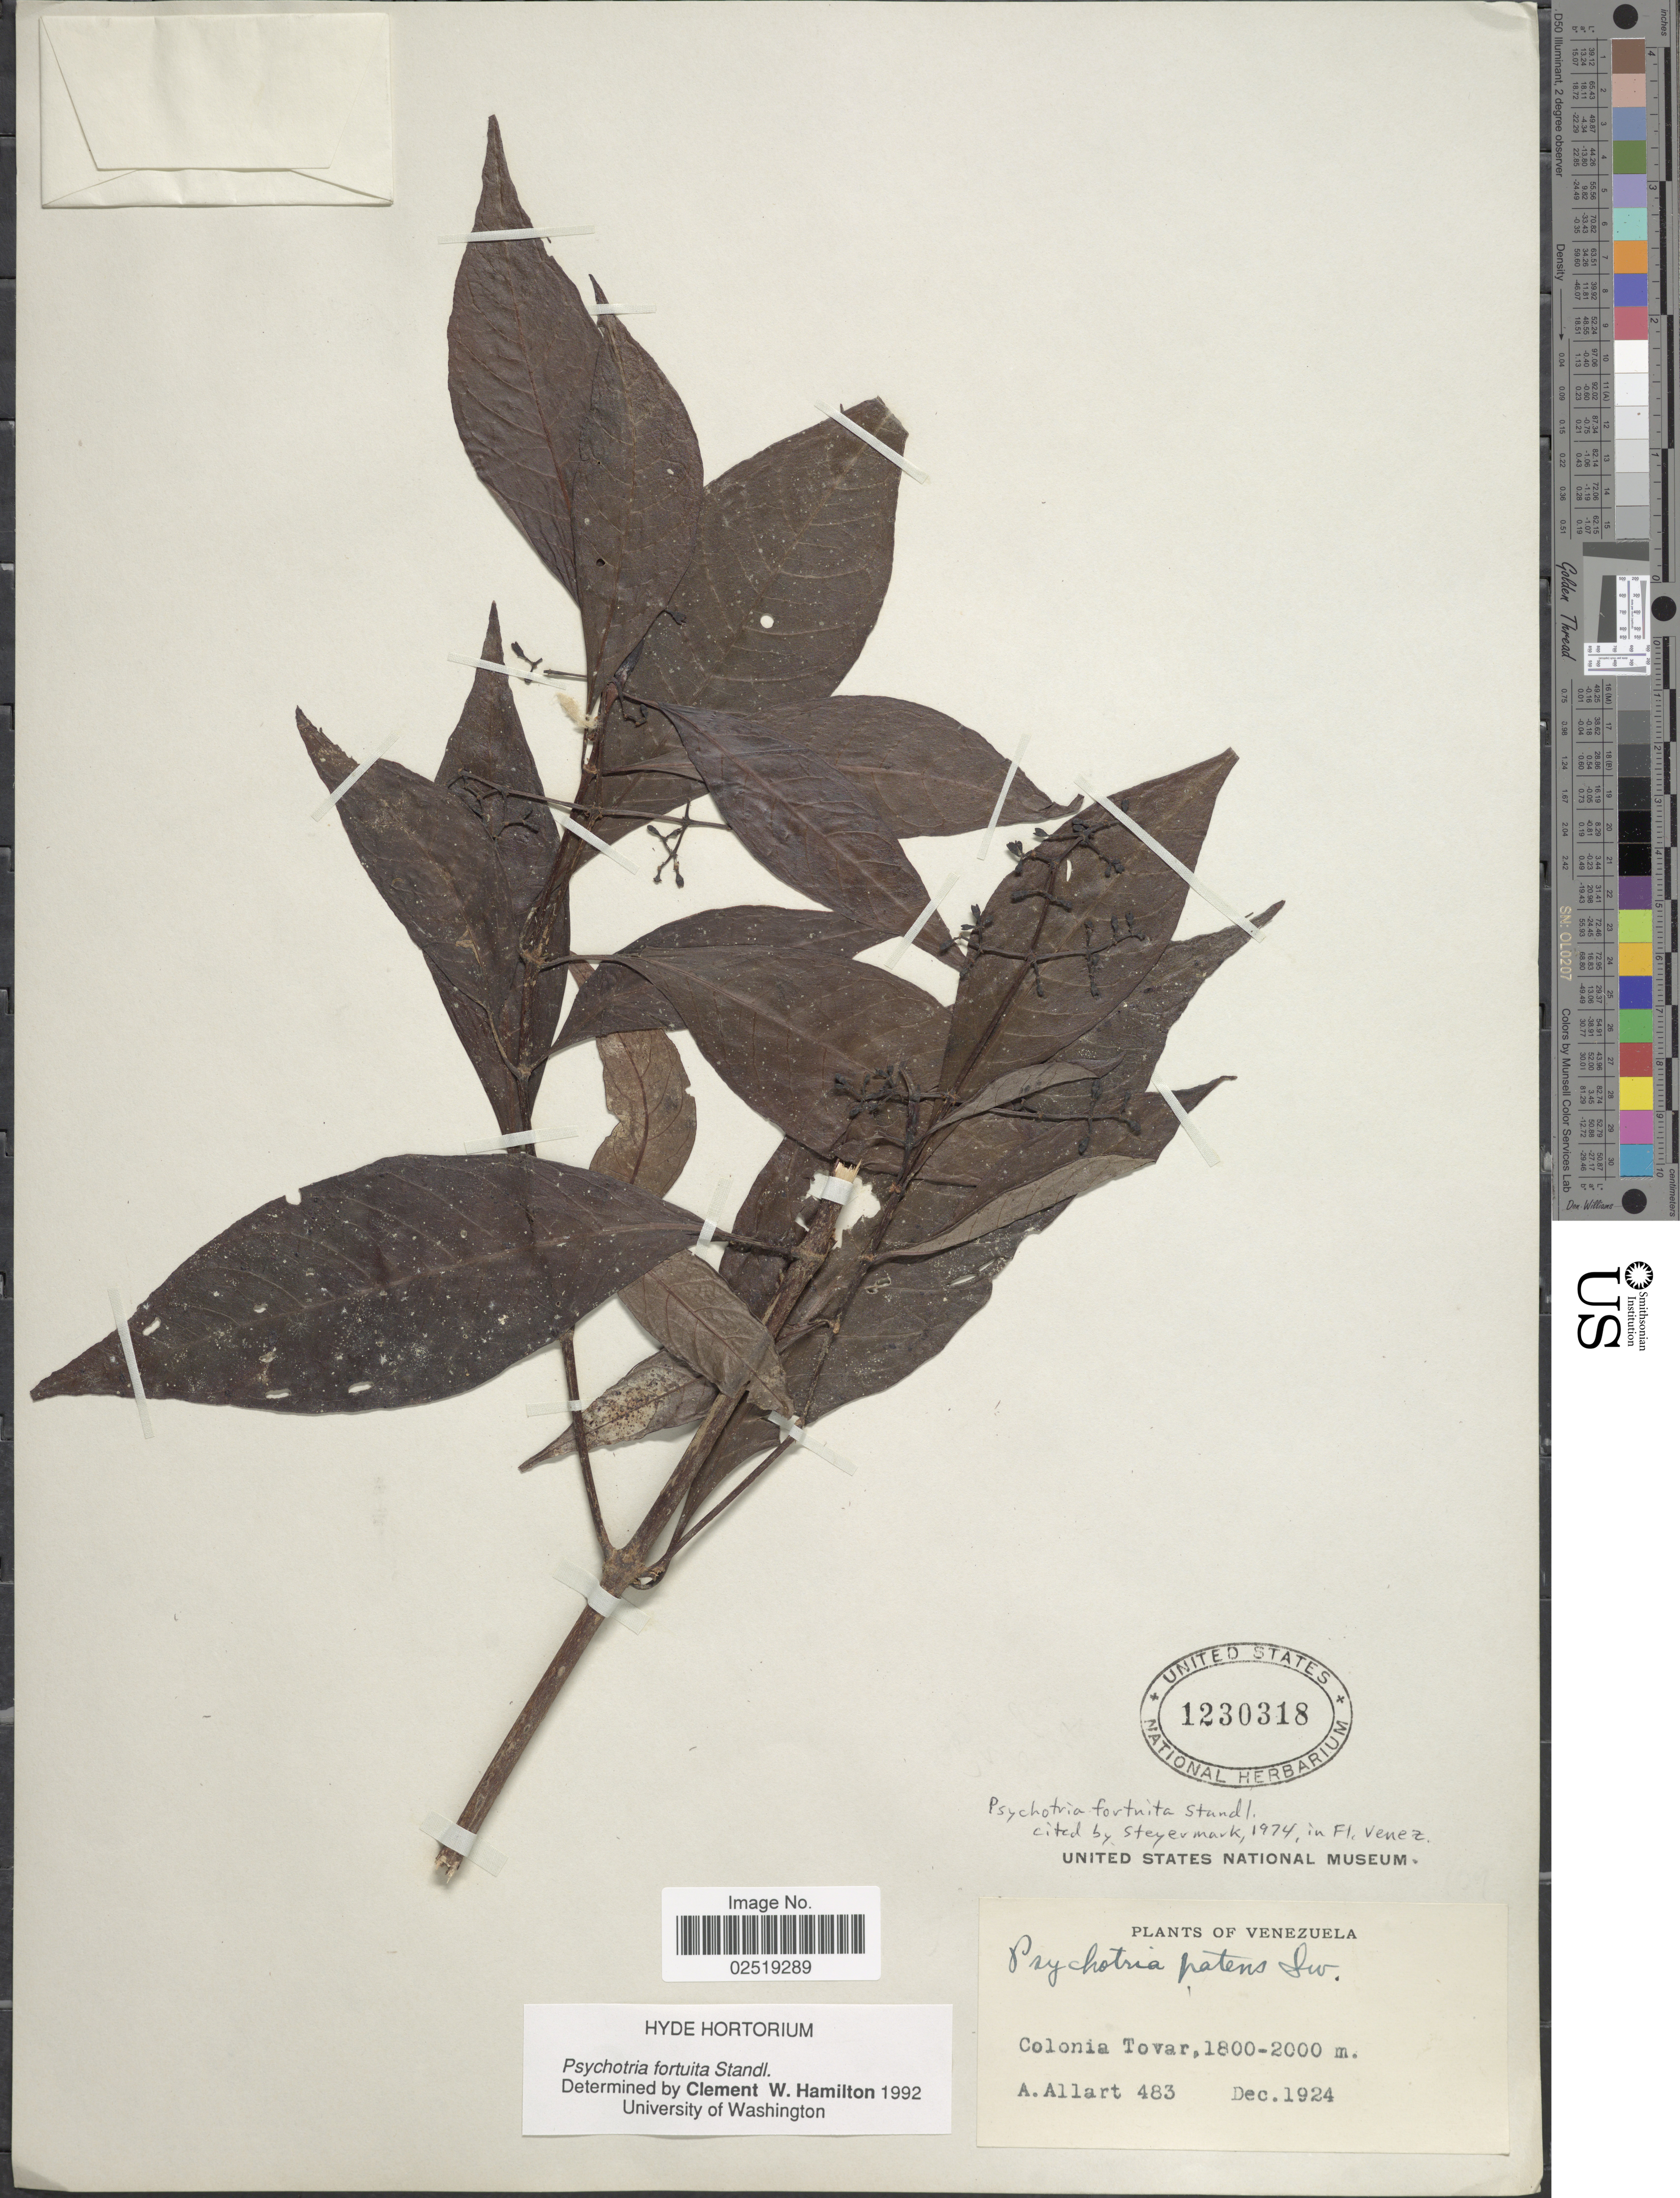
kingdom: Plantae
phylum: Tracheophyta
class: Magnoliopsida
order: Gentianales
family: Rubiaceae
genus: Psychotria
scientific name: Psychotria fortuita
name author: Standl.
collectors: A. Allart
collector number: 483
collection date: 1924-12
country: Venezuela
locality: Colonia Tovar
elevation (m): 1800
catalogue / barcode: US 1230318